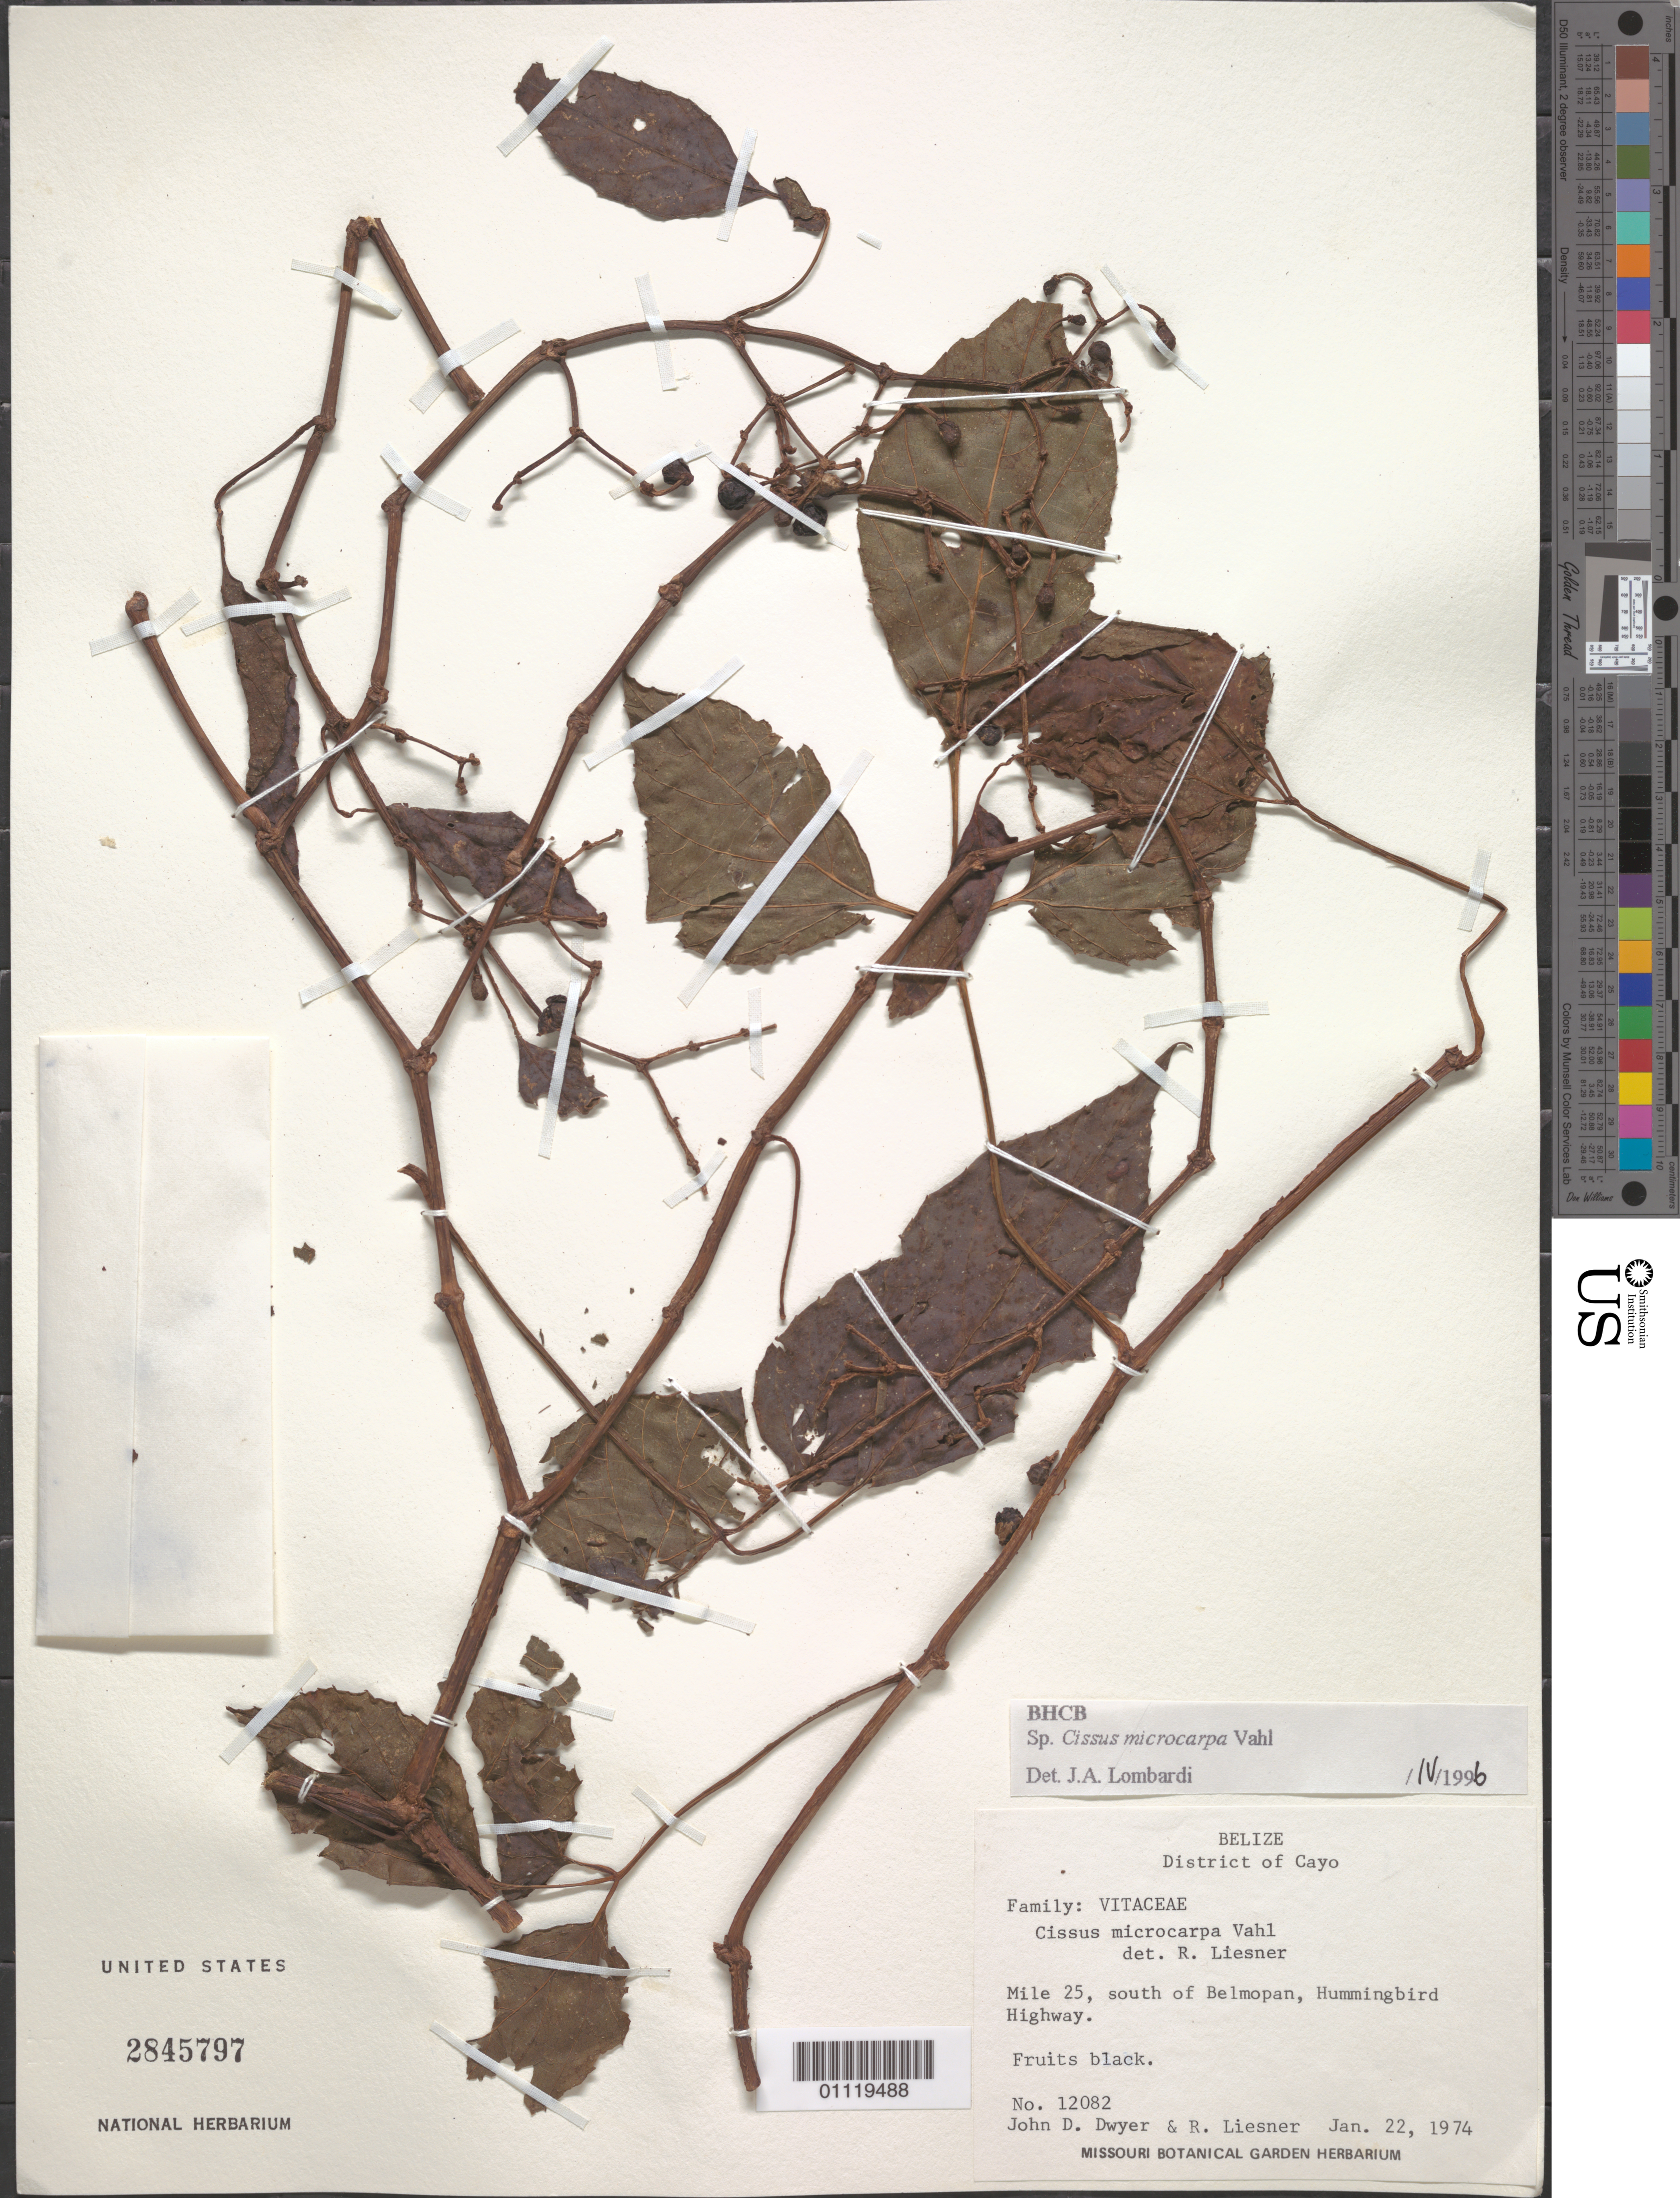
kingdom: Plantae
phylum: Tracheophyta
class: Magnoliopsida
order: Vitales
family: Vitaceae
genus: Cissus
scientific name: Cissus microcarpa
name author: Vahl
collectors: J. D. Dwyer & R. L. Liesner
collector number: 12082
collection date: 1974-01-22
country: Belize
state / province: Cayo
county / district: Cayo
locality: Mile 25, S of Belmopan, Hummingbird Hwy.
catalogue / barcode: US 2845797